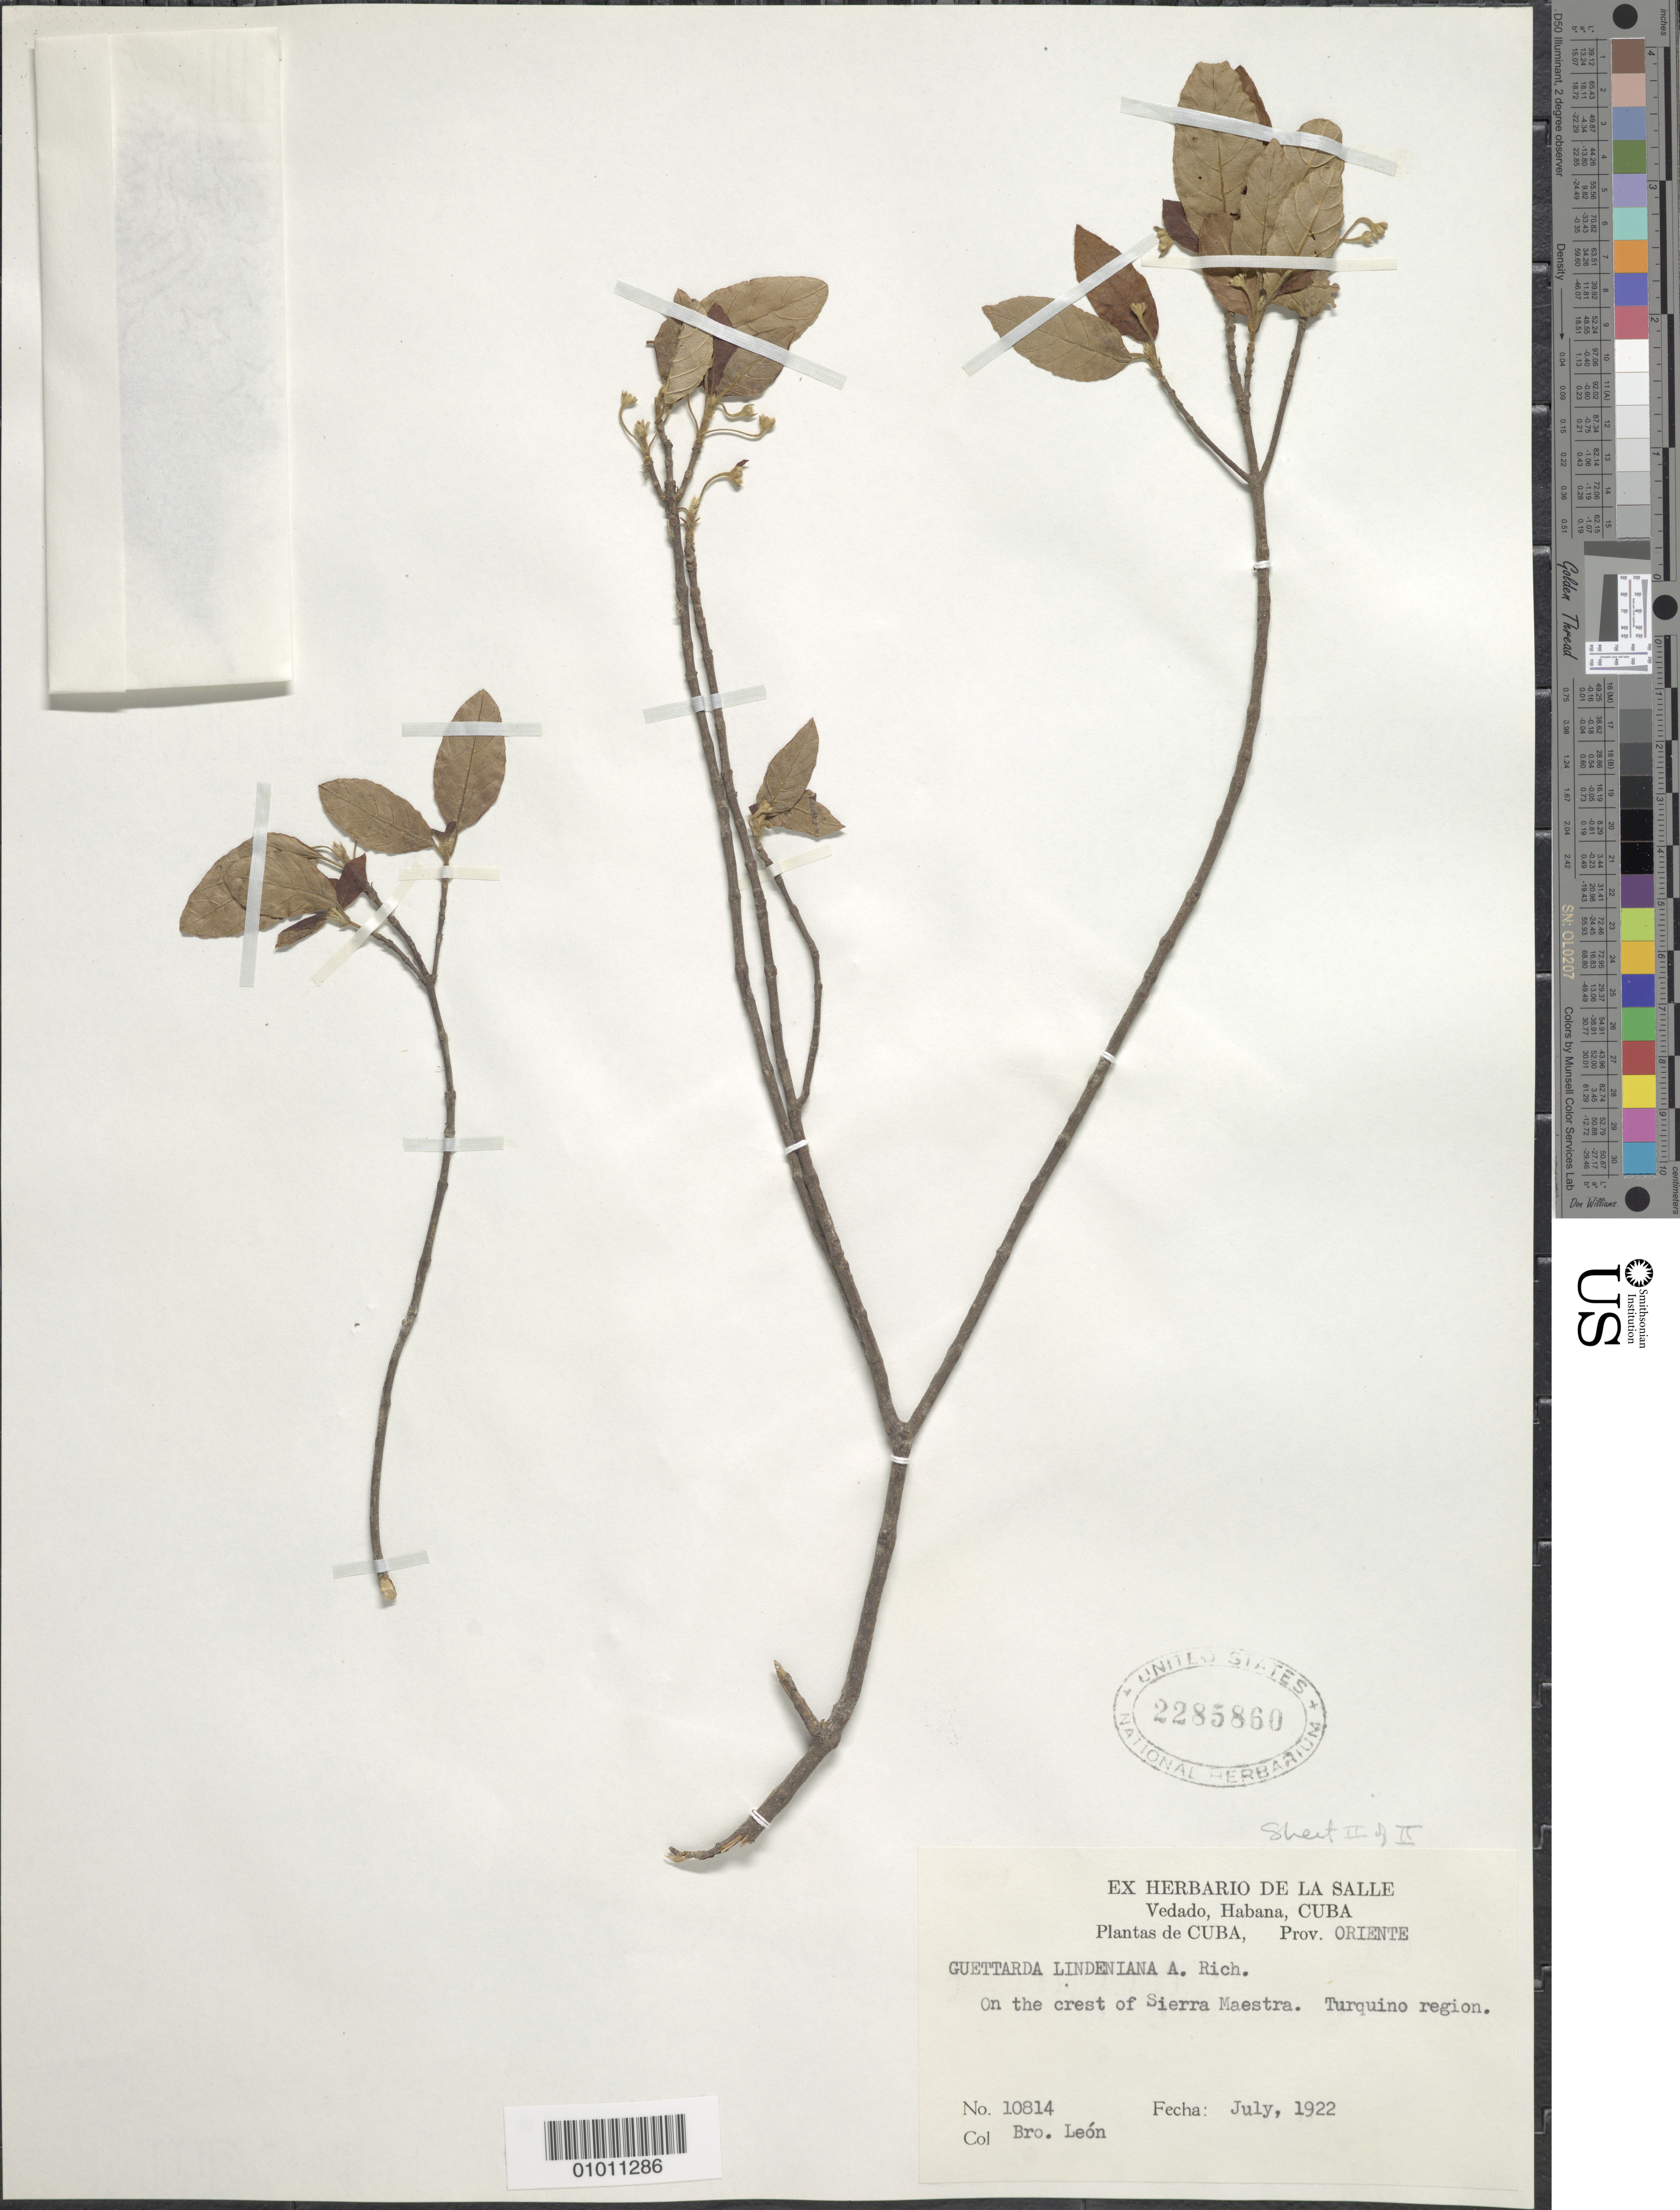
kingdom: Plantae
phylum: Tracheophyta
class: Magnoliopsida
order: Gentianales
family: Rubiaceae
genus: Guettarda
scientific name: Guettarda lindeniana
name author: A. Rich.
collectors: Bro. León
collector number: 10814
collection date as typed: Jul 1922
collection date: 1922-07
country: Cuba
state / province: Oriente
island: Cuba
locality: Sierra Maestra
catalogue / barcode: US 2285860